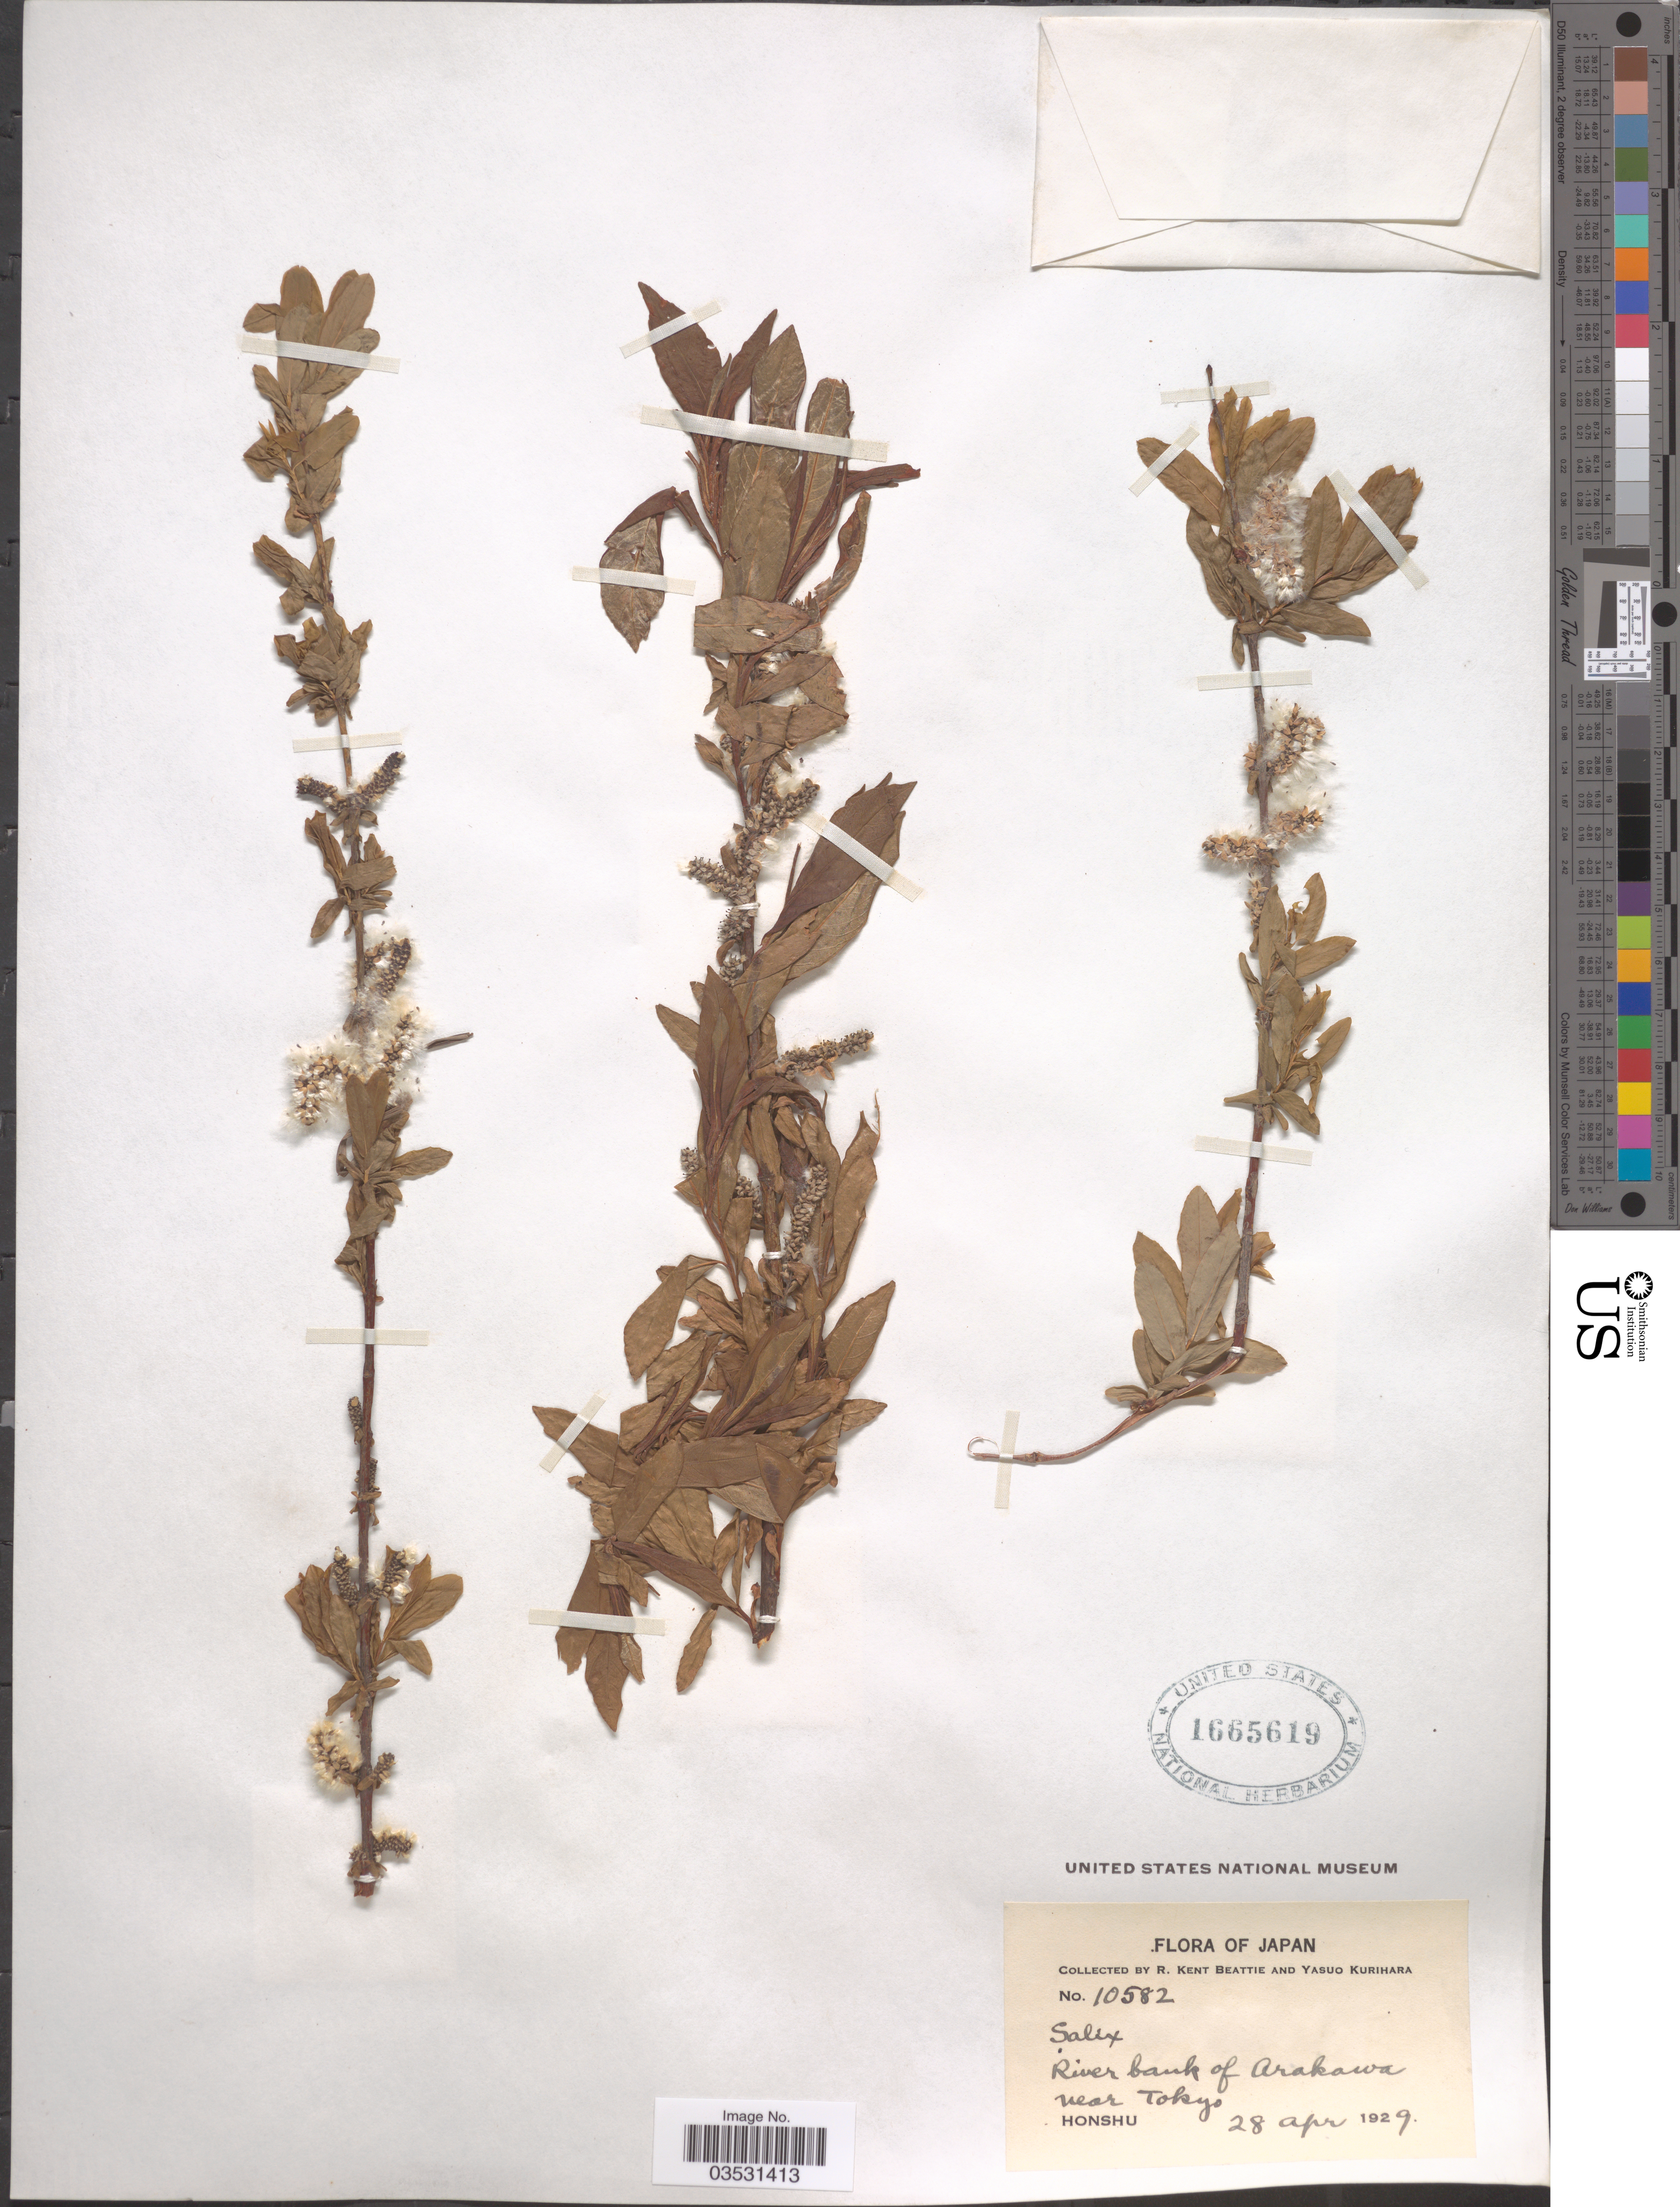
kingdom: Plantae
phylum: Tracheophyta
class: Magnoliopsida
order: Malpighiales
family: Salicaceae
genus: Salix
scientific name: Salix cordata x S. sericea Marshall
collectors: R. K. Beattie & Y. Kurihara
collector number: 10582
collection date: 1929-04-28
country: Japan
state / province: Tokyo, Federal City of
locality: River bank of Arakawa near Tokyo. Honshu.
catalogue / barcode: US 1665619